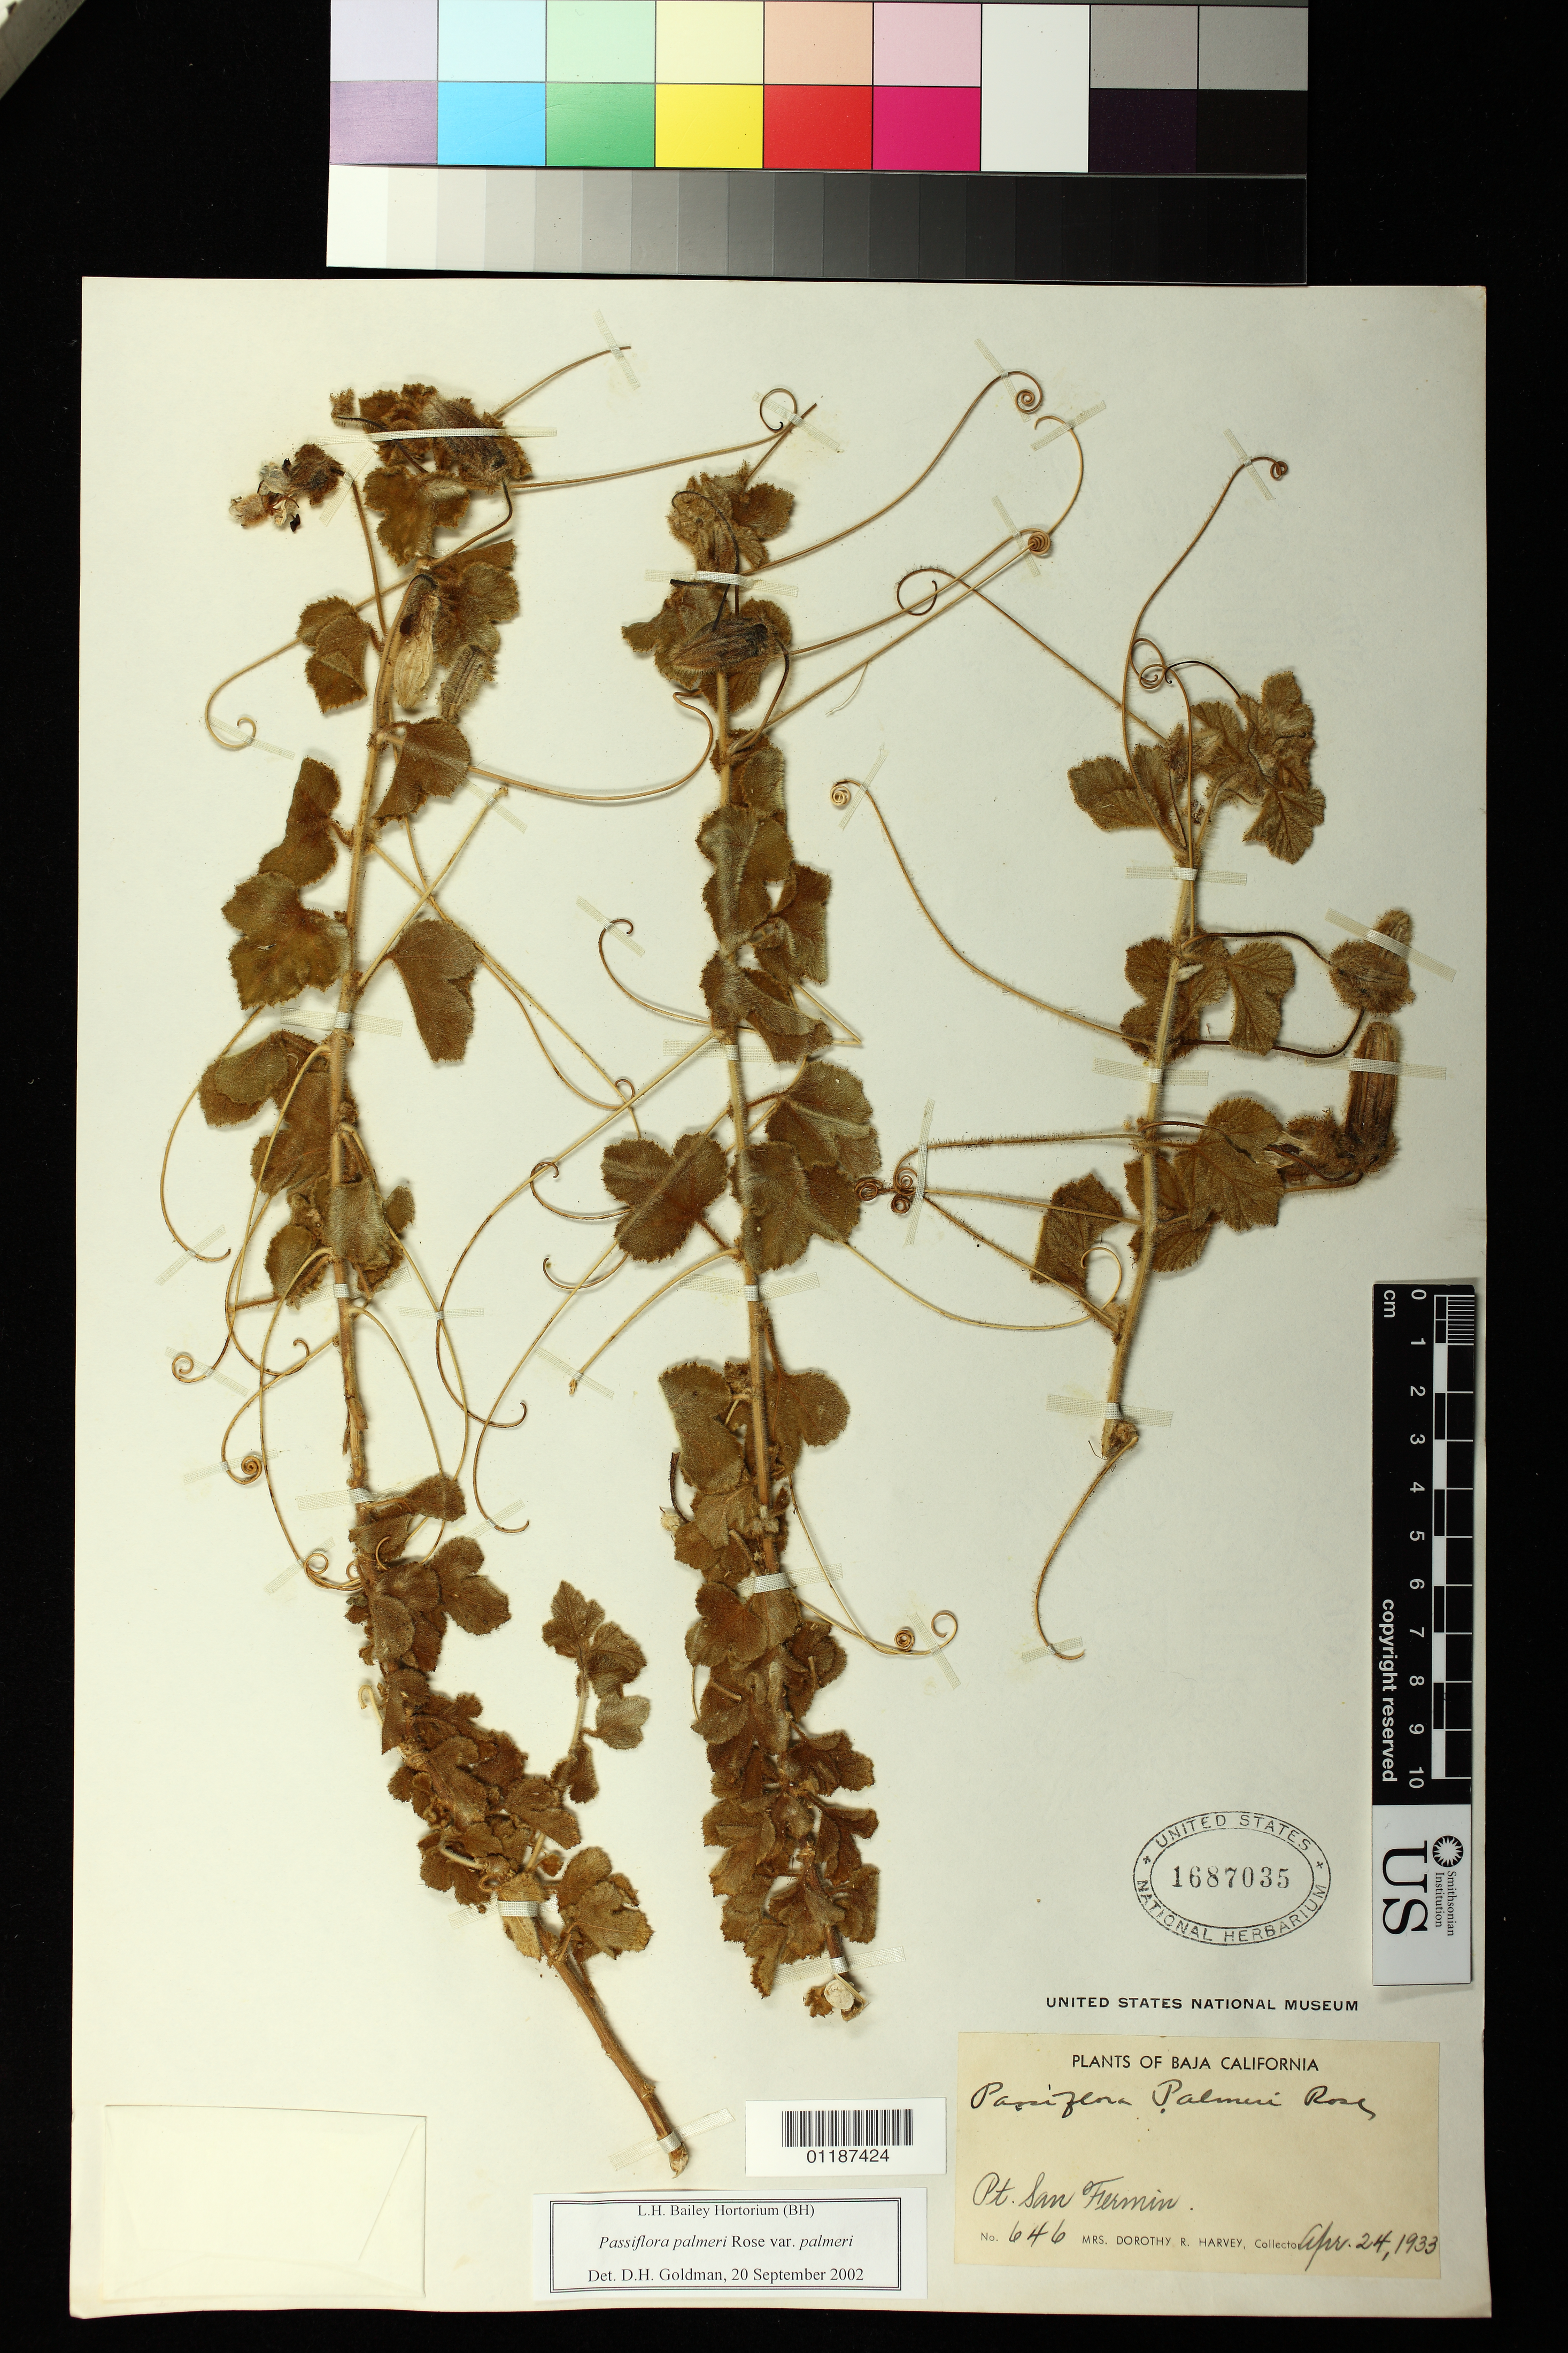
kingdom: Plantae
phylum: Tracheophyta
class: Magnoliopsida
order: Malpighiales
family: Passifloraceae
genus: Passiflora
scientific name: Passiflora palmeri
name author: Rose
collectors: D. R. Harvey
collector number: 646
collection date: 1933-04-24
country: Mexico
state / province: Baja California Norte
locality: Pt. [Punta] San Fermin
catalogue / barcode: US 1687035